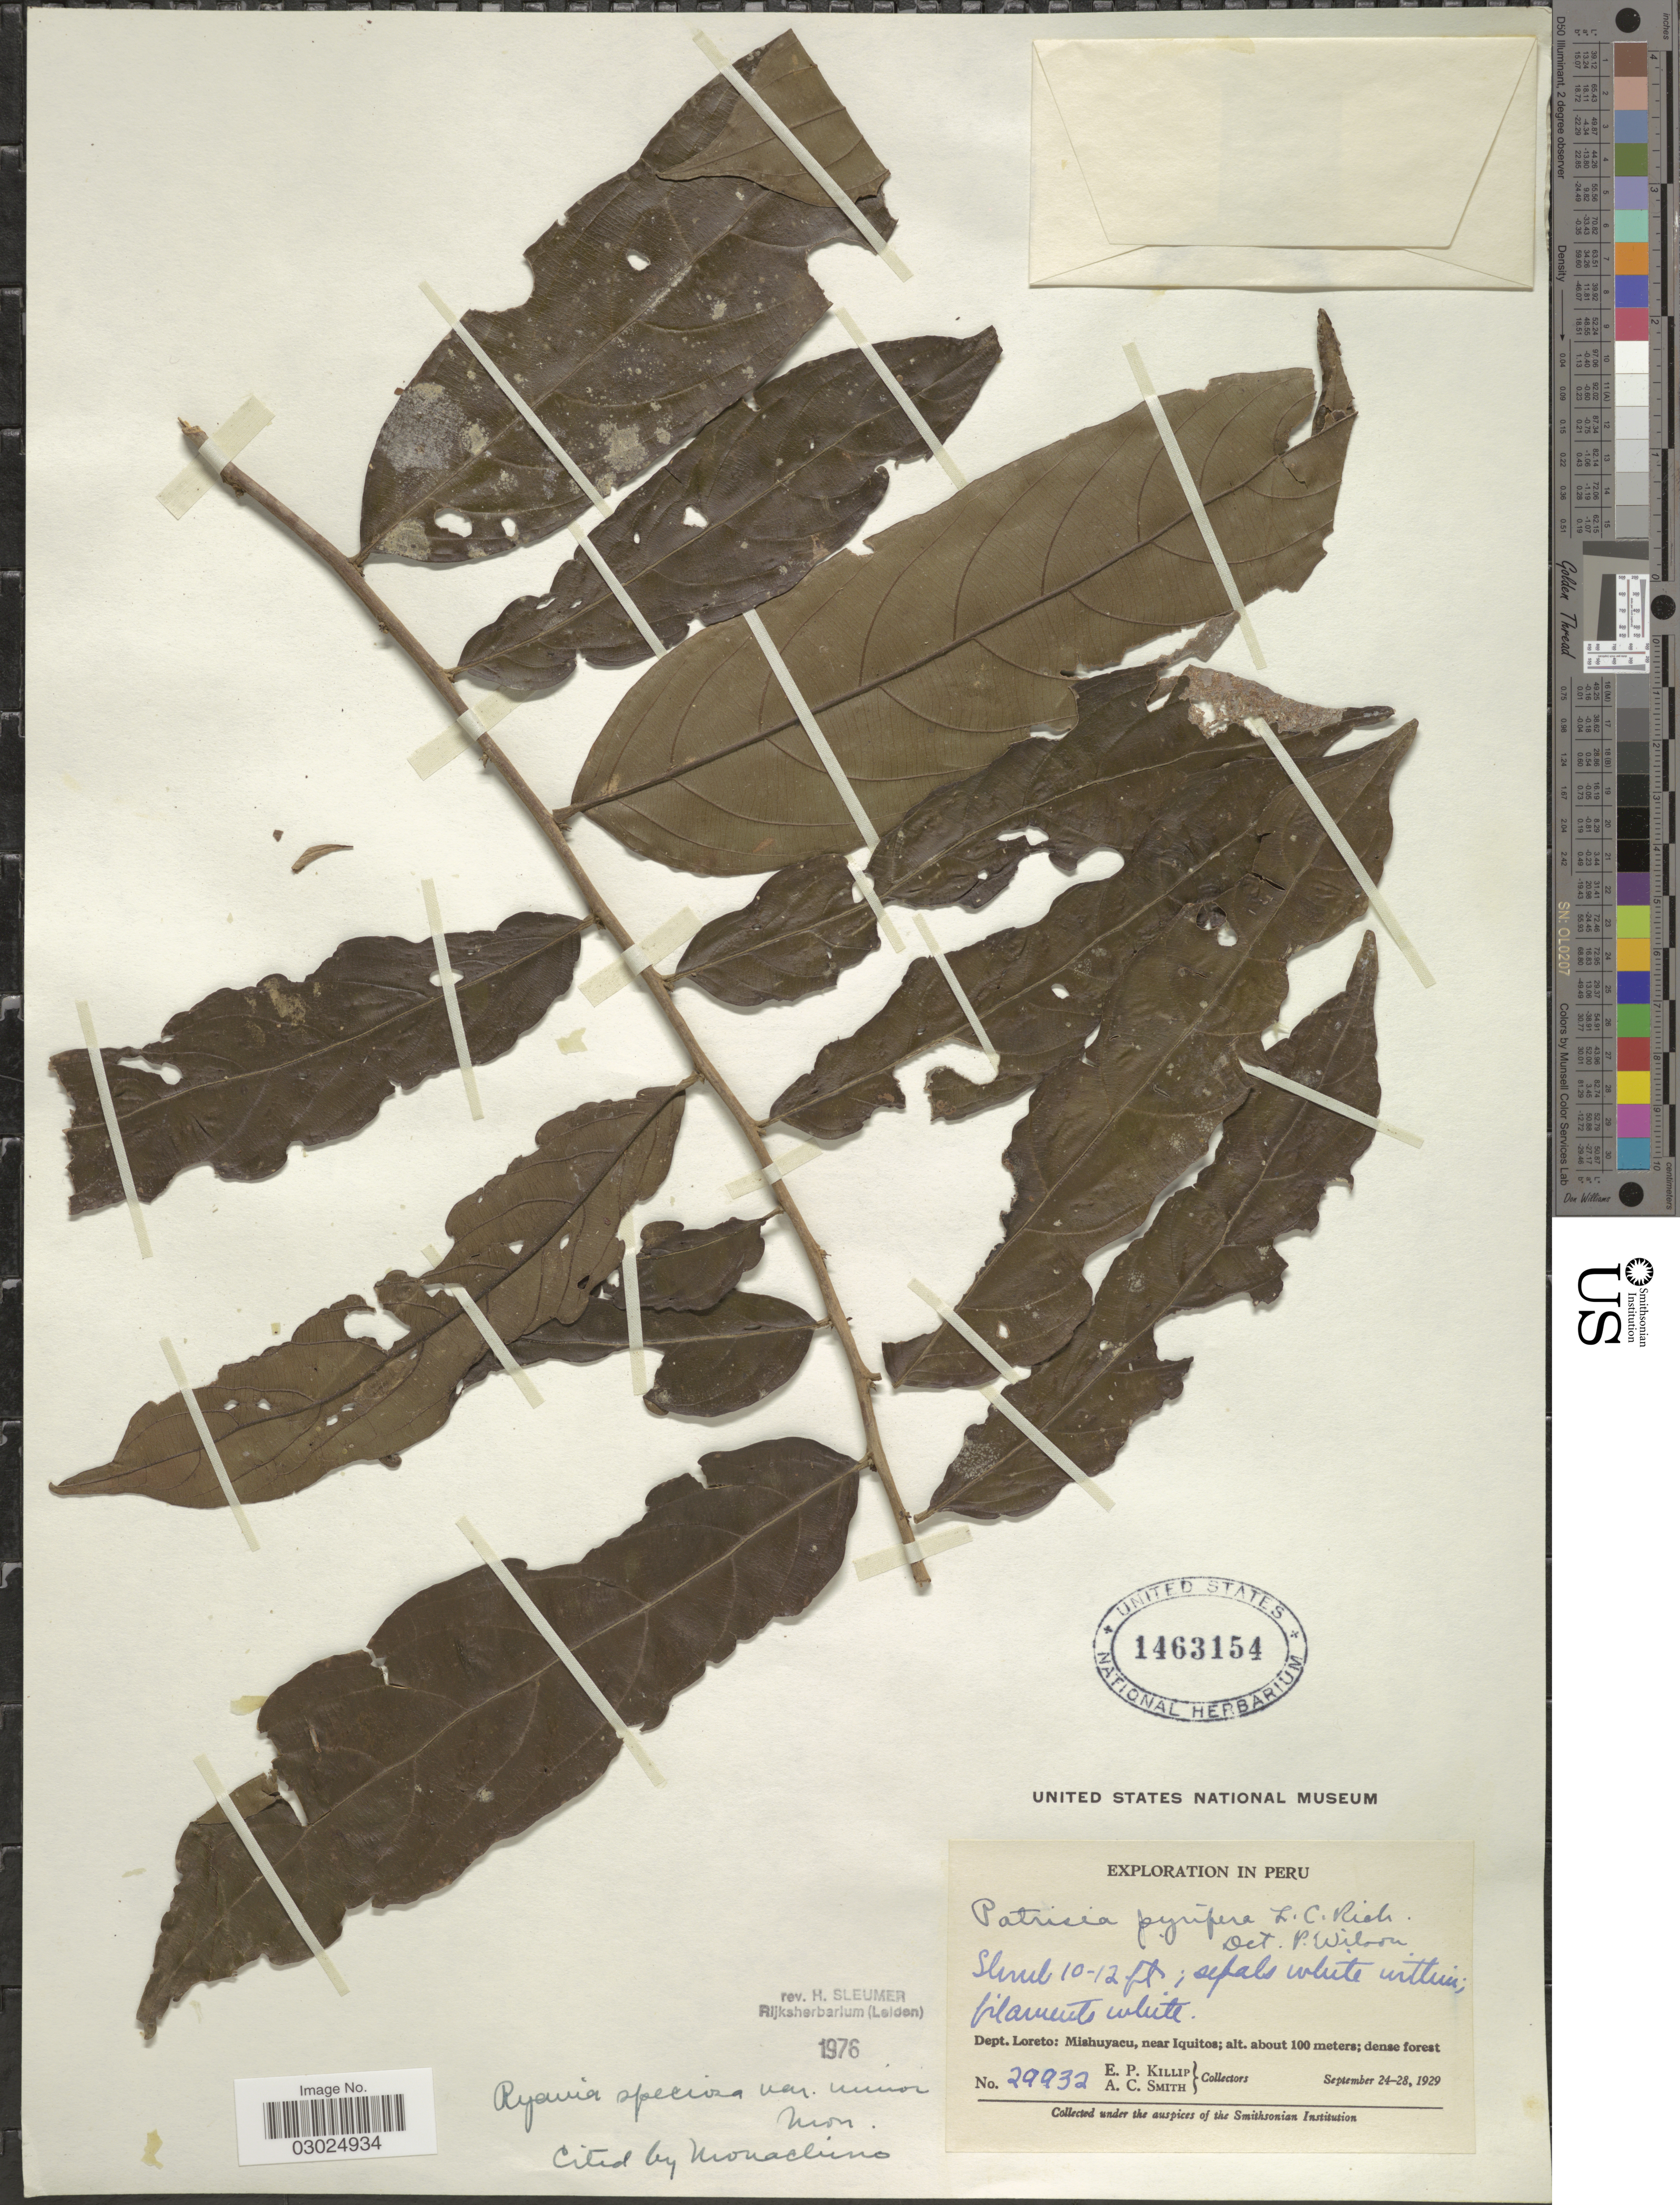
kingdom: Plantae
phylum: Tracheophyta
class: Magnoliopsida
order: Malpighiales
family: Salicaceae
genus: Ryania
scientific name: Ryania speciosa var. minor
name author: Monach.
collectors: E. P. Killip & A. C. Smith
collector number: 29932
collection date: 1929-09-24/1929-09-28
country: Peru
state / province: Loreto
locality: Mishuyacu, near Iquitos.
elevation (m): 100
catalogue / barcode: US 1463154